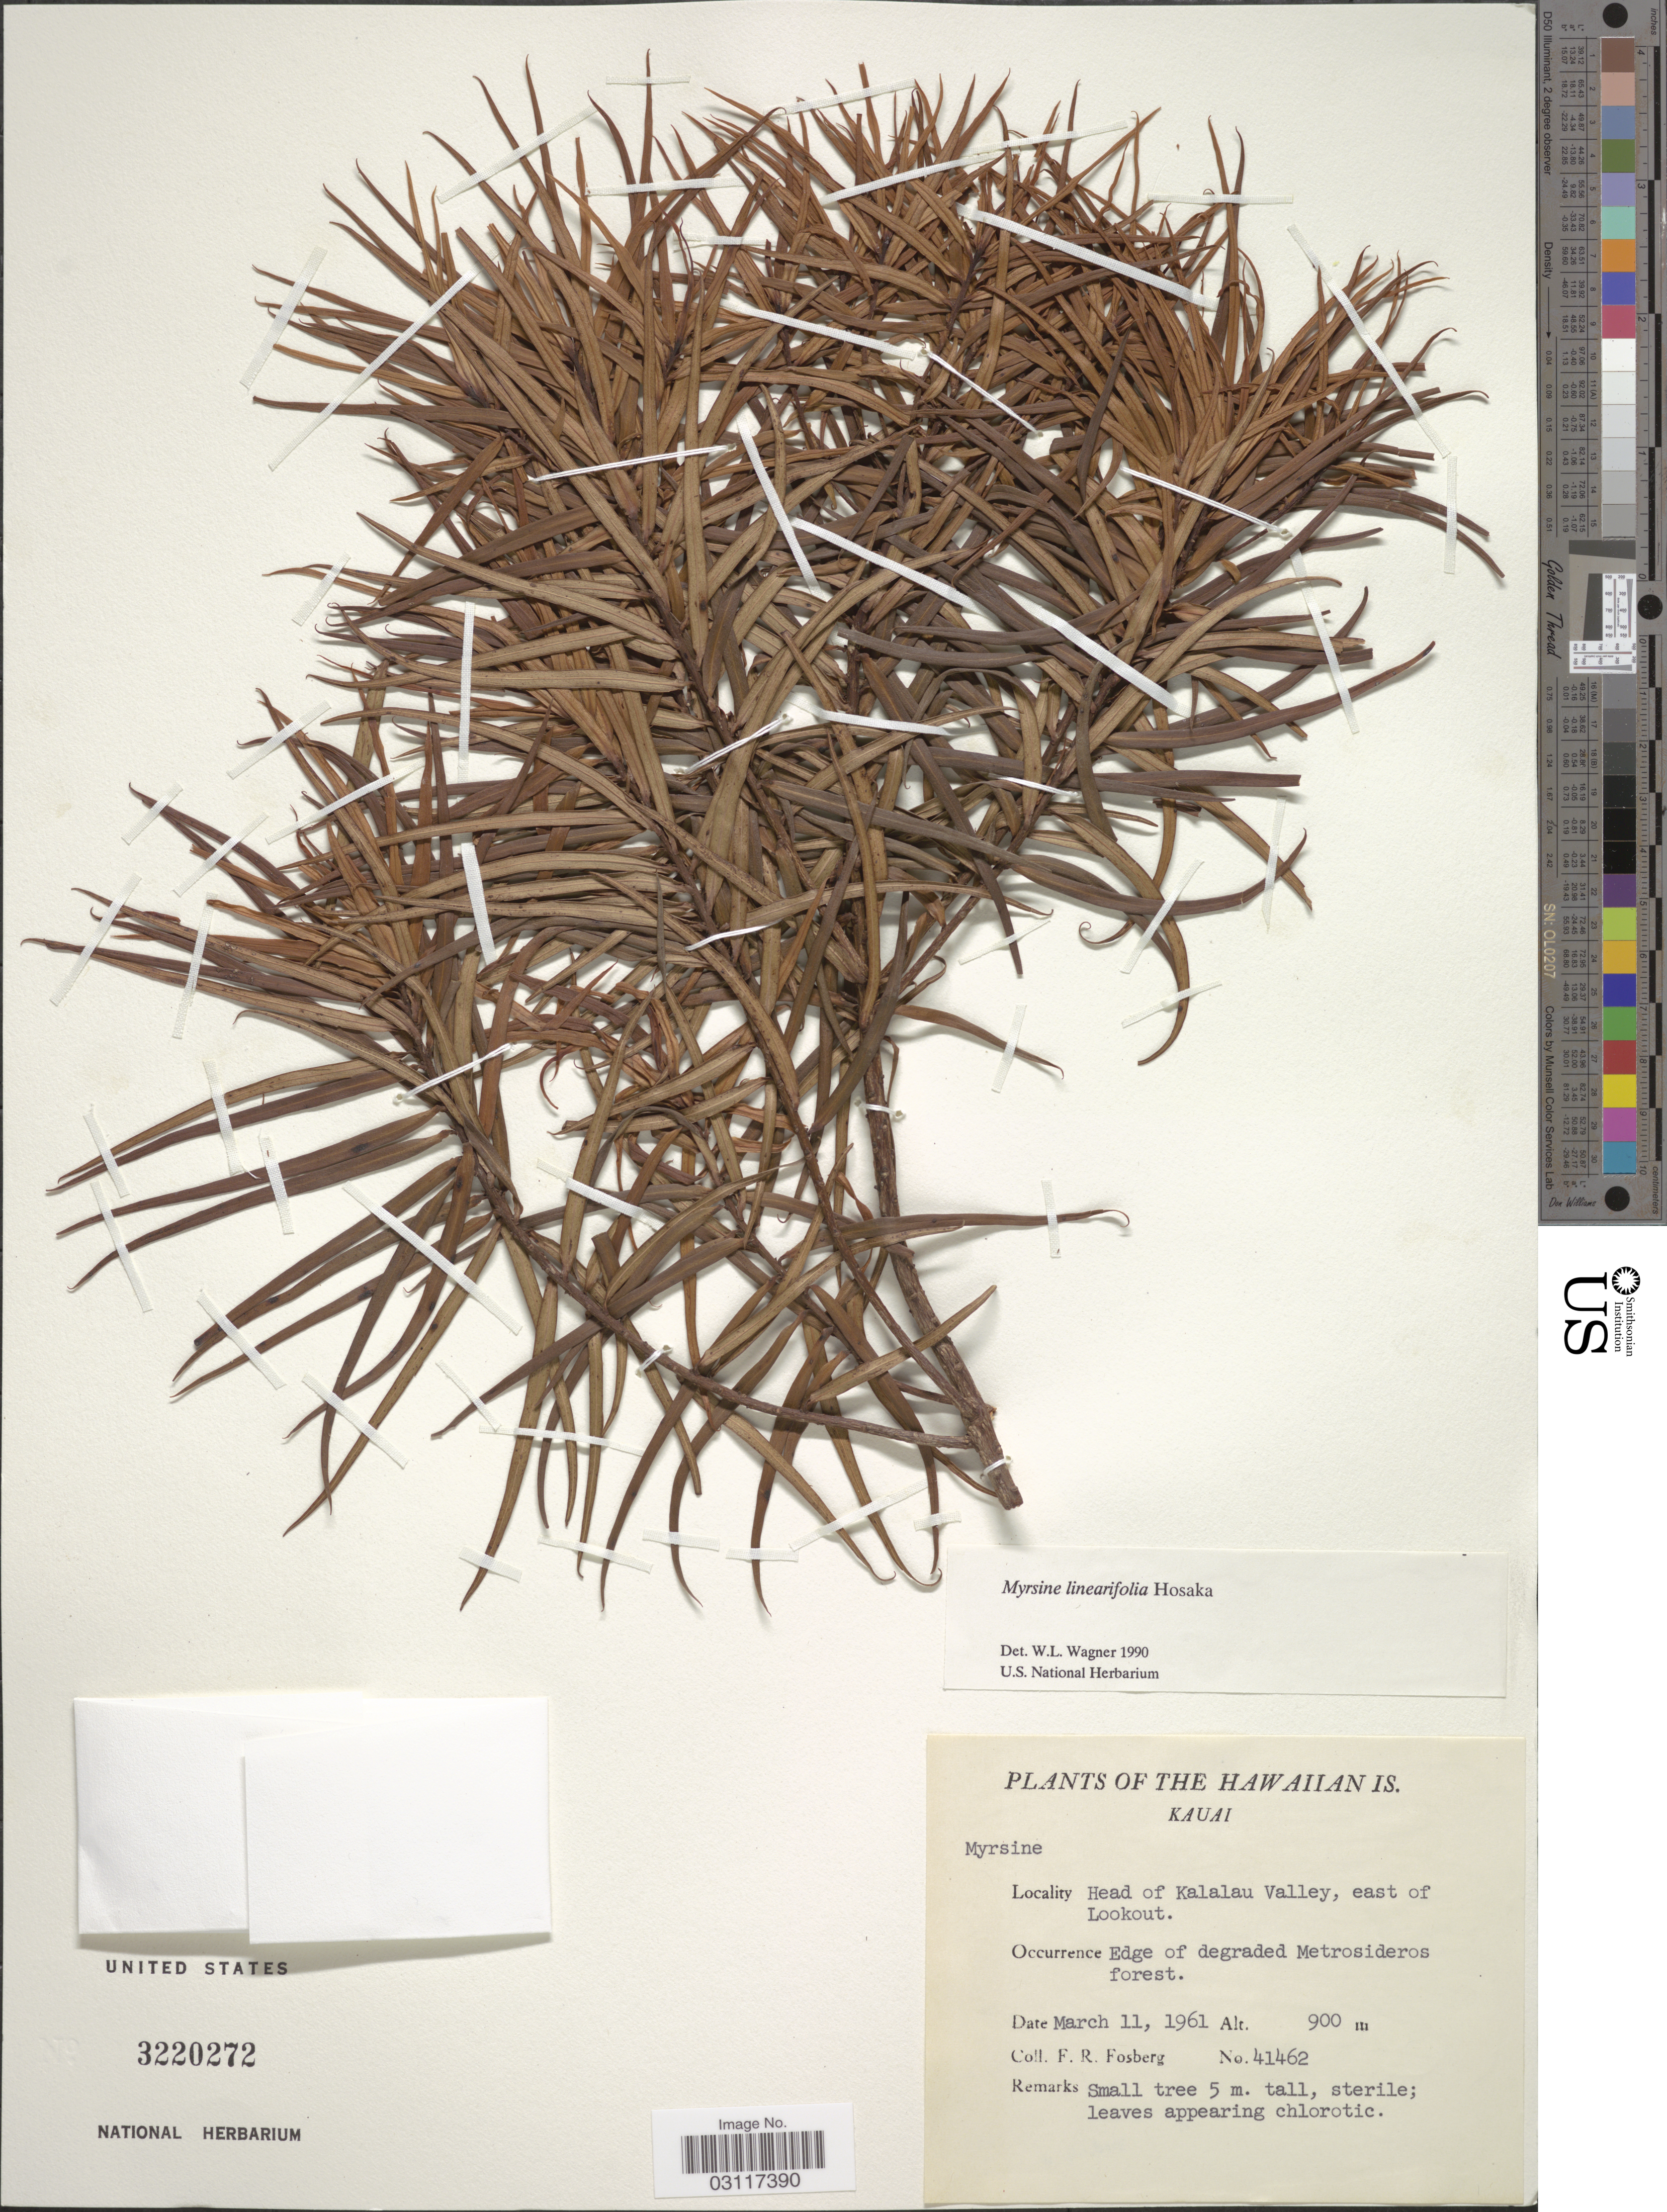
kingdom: Plantae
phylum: Tracheophyta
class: Magnoliopsida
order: Ericales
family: Primulaceae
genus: Myrsine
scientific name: Myrsine linearifolia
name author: Hosaka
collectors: F. R. Fosberg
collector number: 41462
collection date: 1961-03-11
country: United States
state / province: Hawaii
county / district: Kauai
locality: The Hawaiin Is., Kauai, Head of Kalalau Valley, east of Lookout.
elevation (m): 900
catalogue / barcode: US 3220272